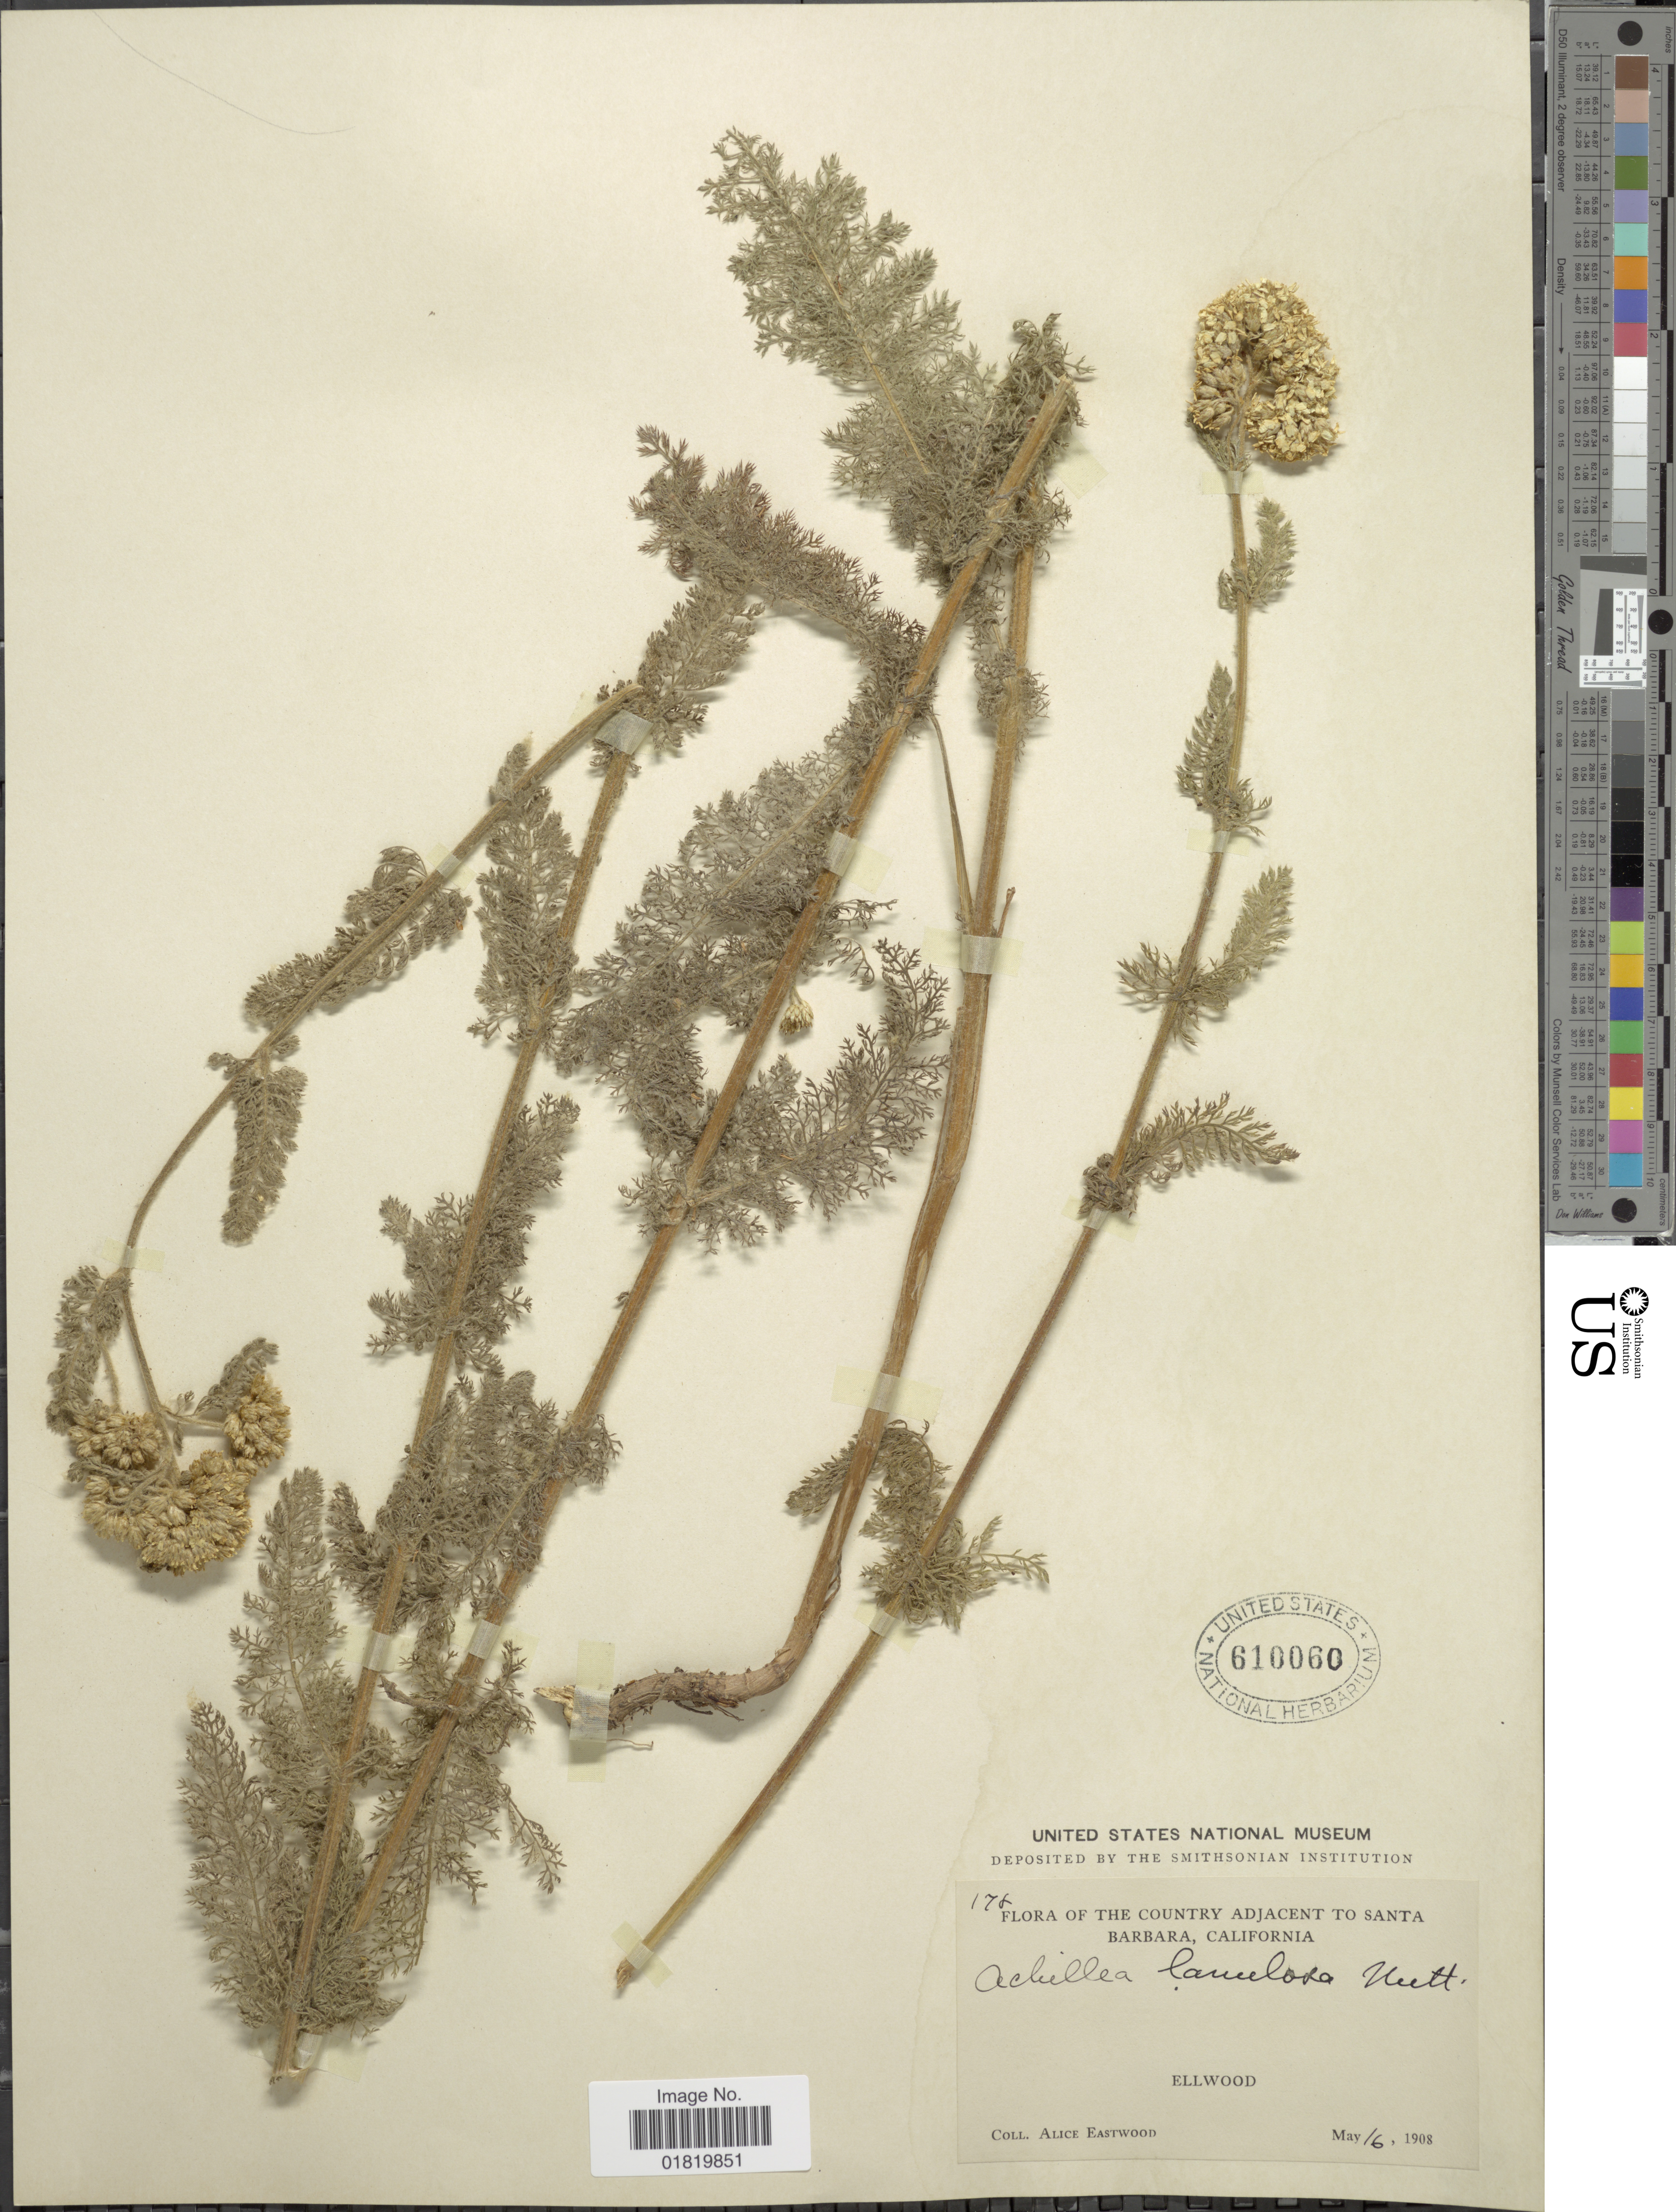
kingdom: Plantae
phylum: Tracheophyta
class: Magnoliopsida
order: Asterales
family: Asteraceae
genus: Achillea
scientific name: Achillea californica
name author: Pollard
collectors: A. Eastwood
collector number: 178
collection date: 1908-05-16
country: United States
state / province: California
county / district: Santa Barbara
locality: Country adjacent to Santa Barbara, California. Ellwood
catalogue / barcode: US 610060